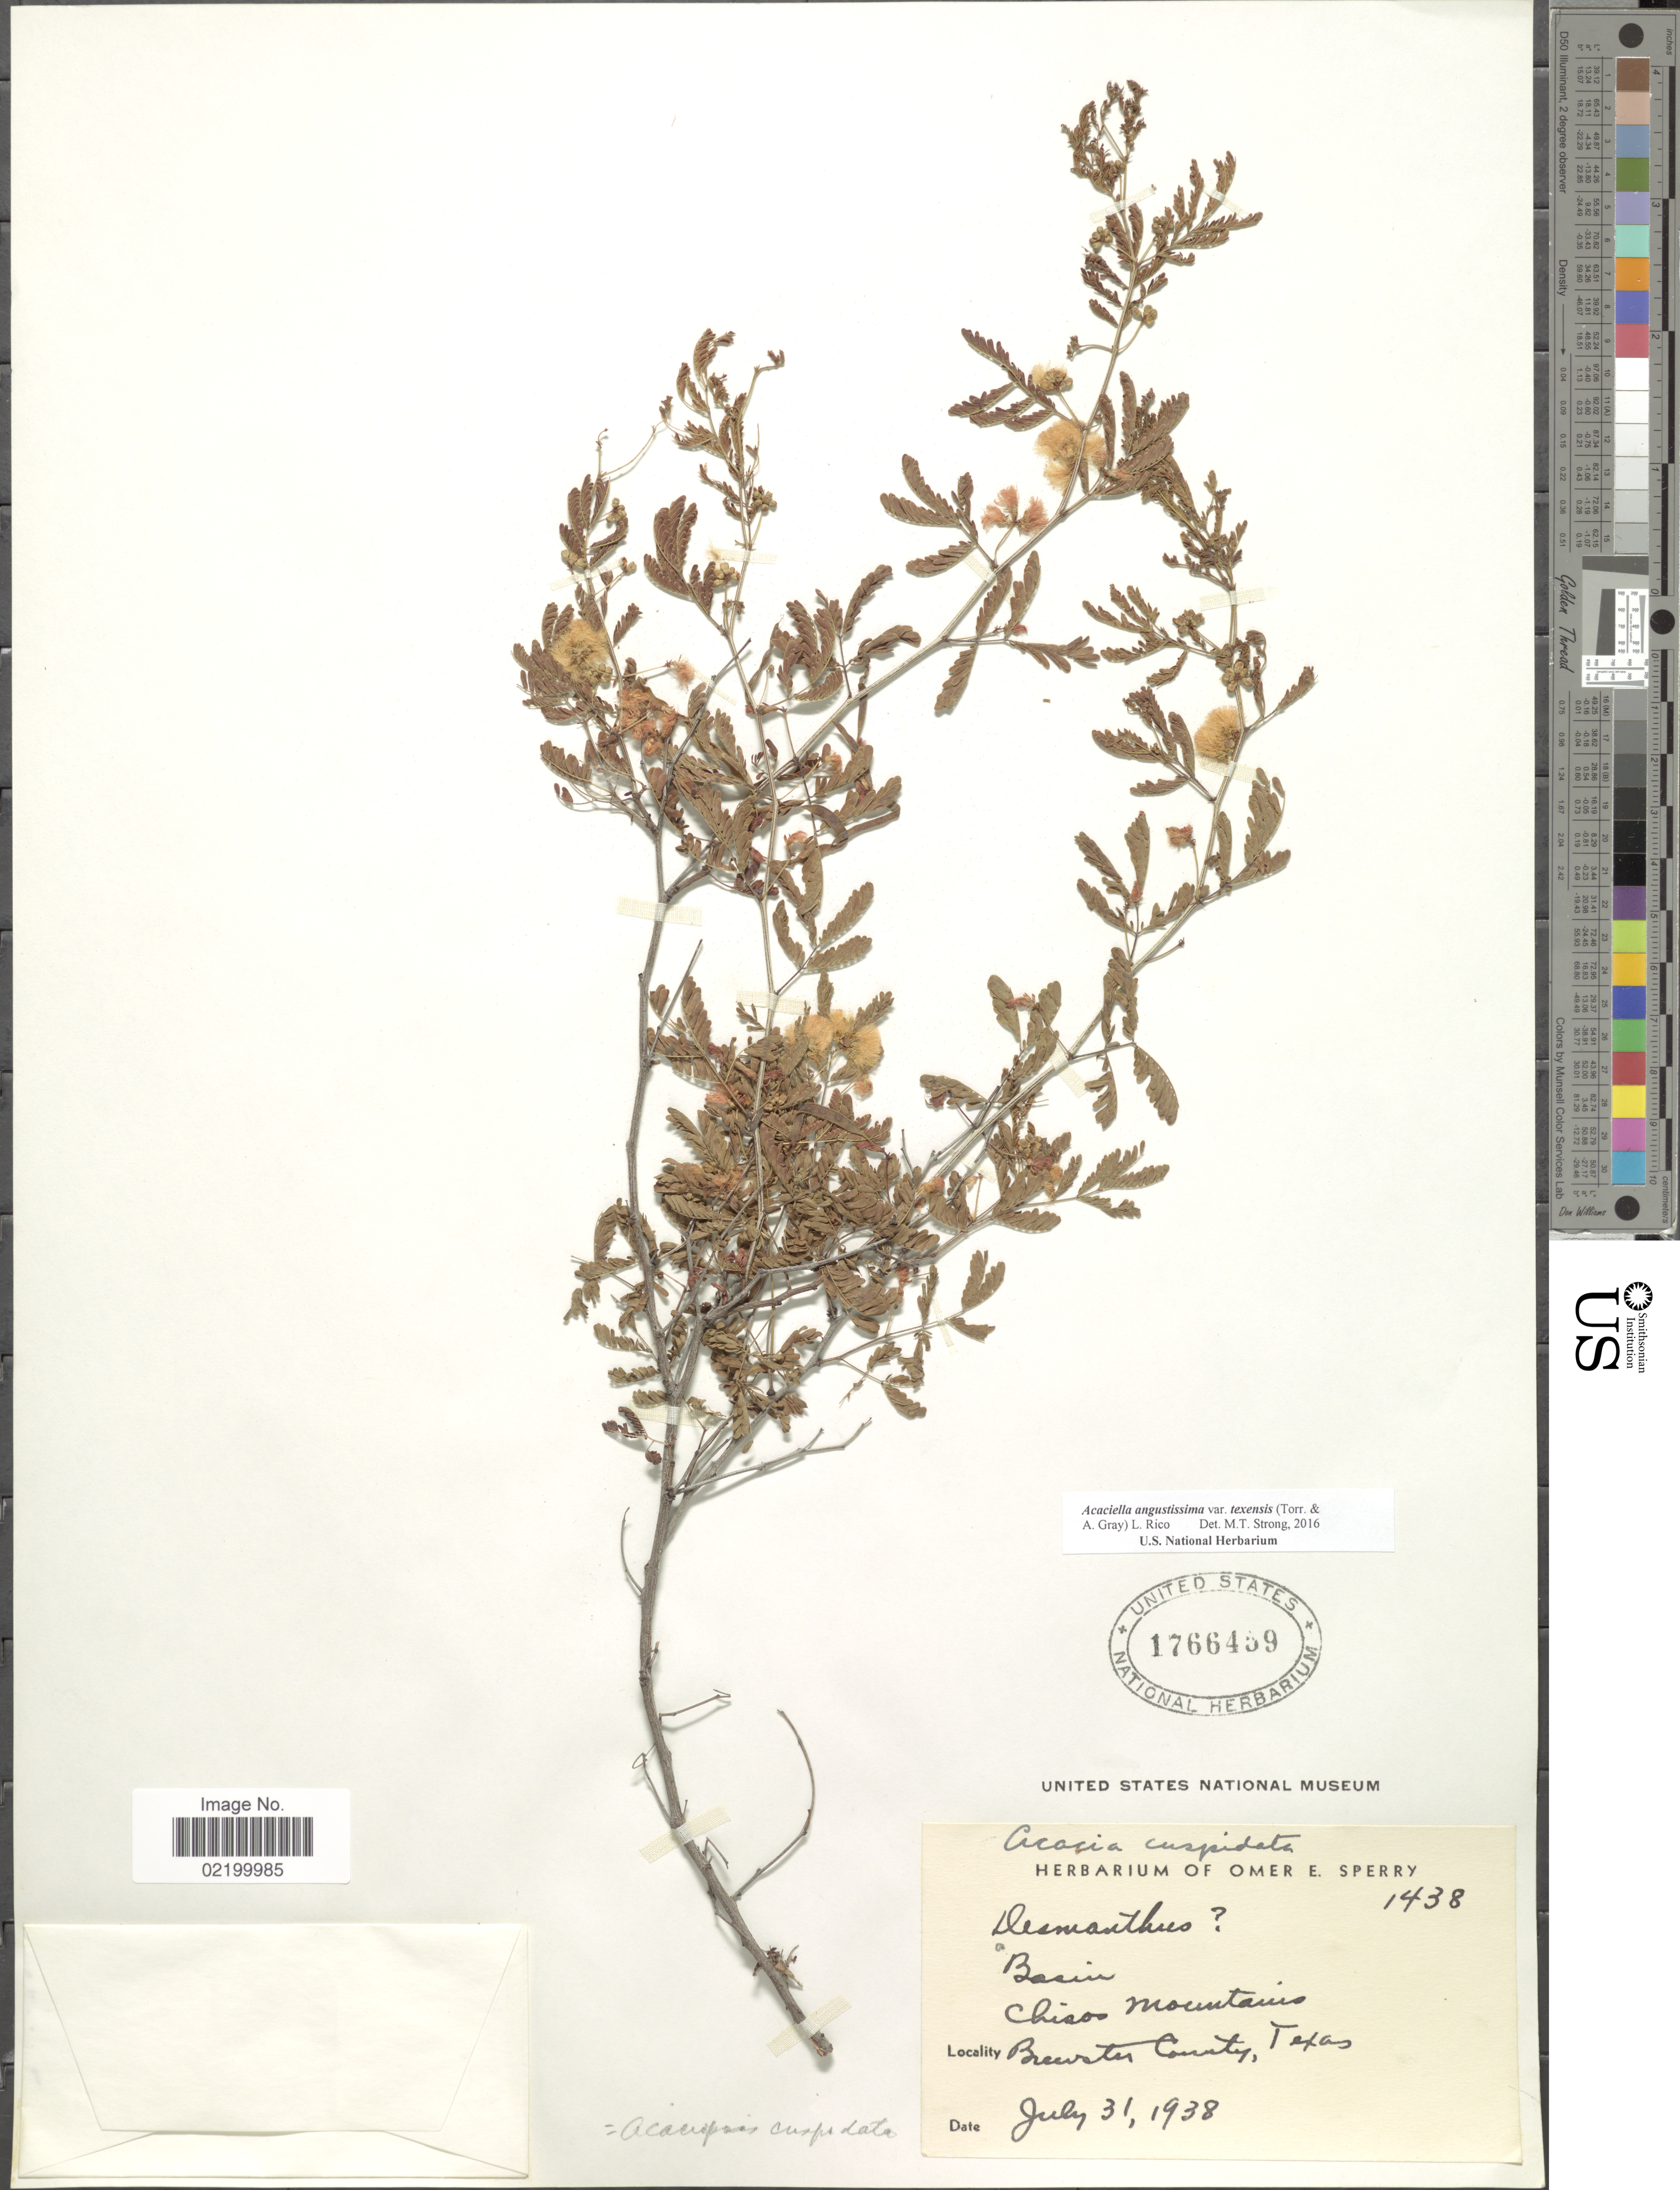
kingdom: Plantae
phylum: Tracheophyta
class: Magnoliopsida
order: Fabales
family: Fabaceae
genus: Acaciella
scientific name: Acaciella angustissima var. texensis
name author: (Nutt. ex Torr. & A. Gray) L. Rico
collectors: ex. herb. Omer E. Sperry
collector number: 1438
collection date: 1938-07-31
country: United States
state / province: Texas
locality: Chisos Mountains. Brewster County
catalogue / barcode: US 1766459